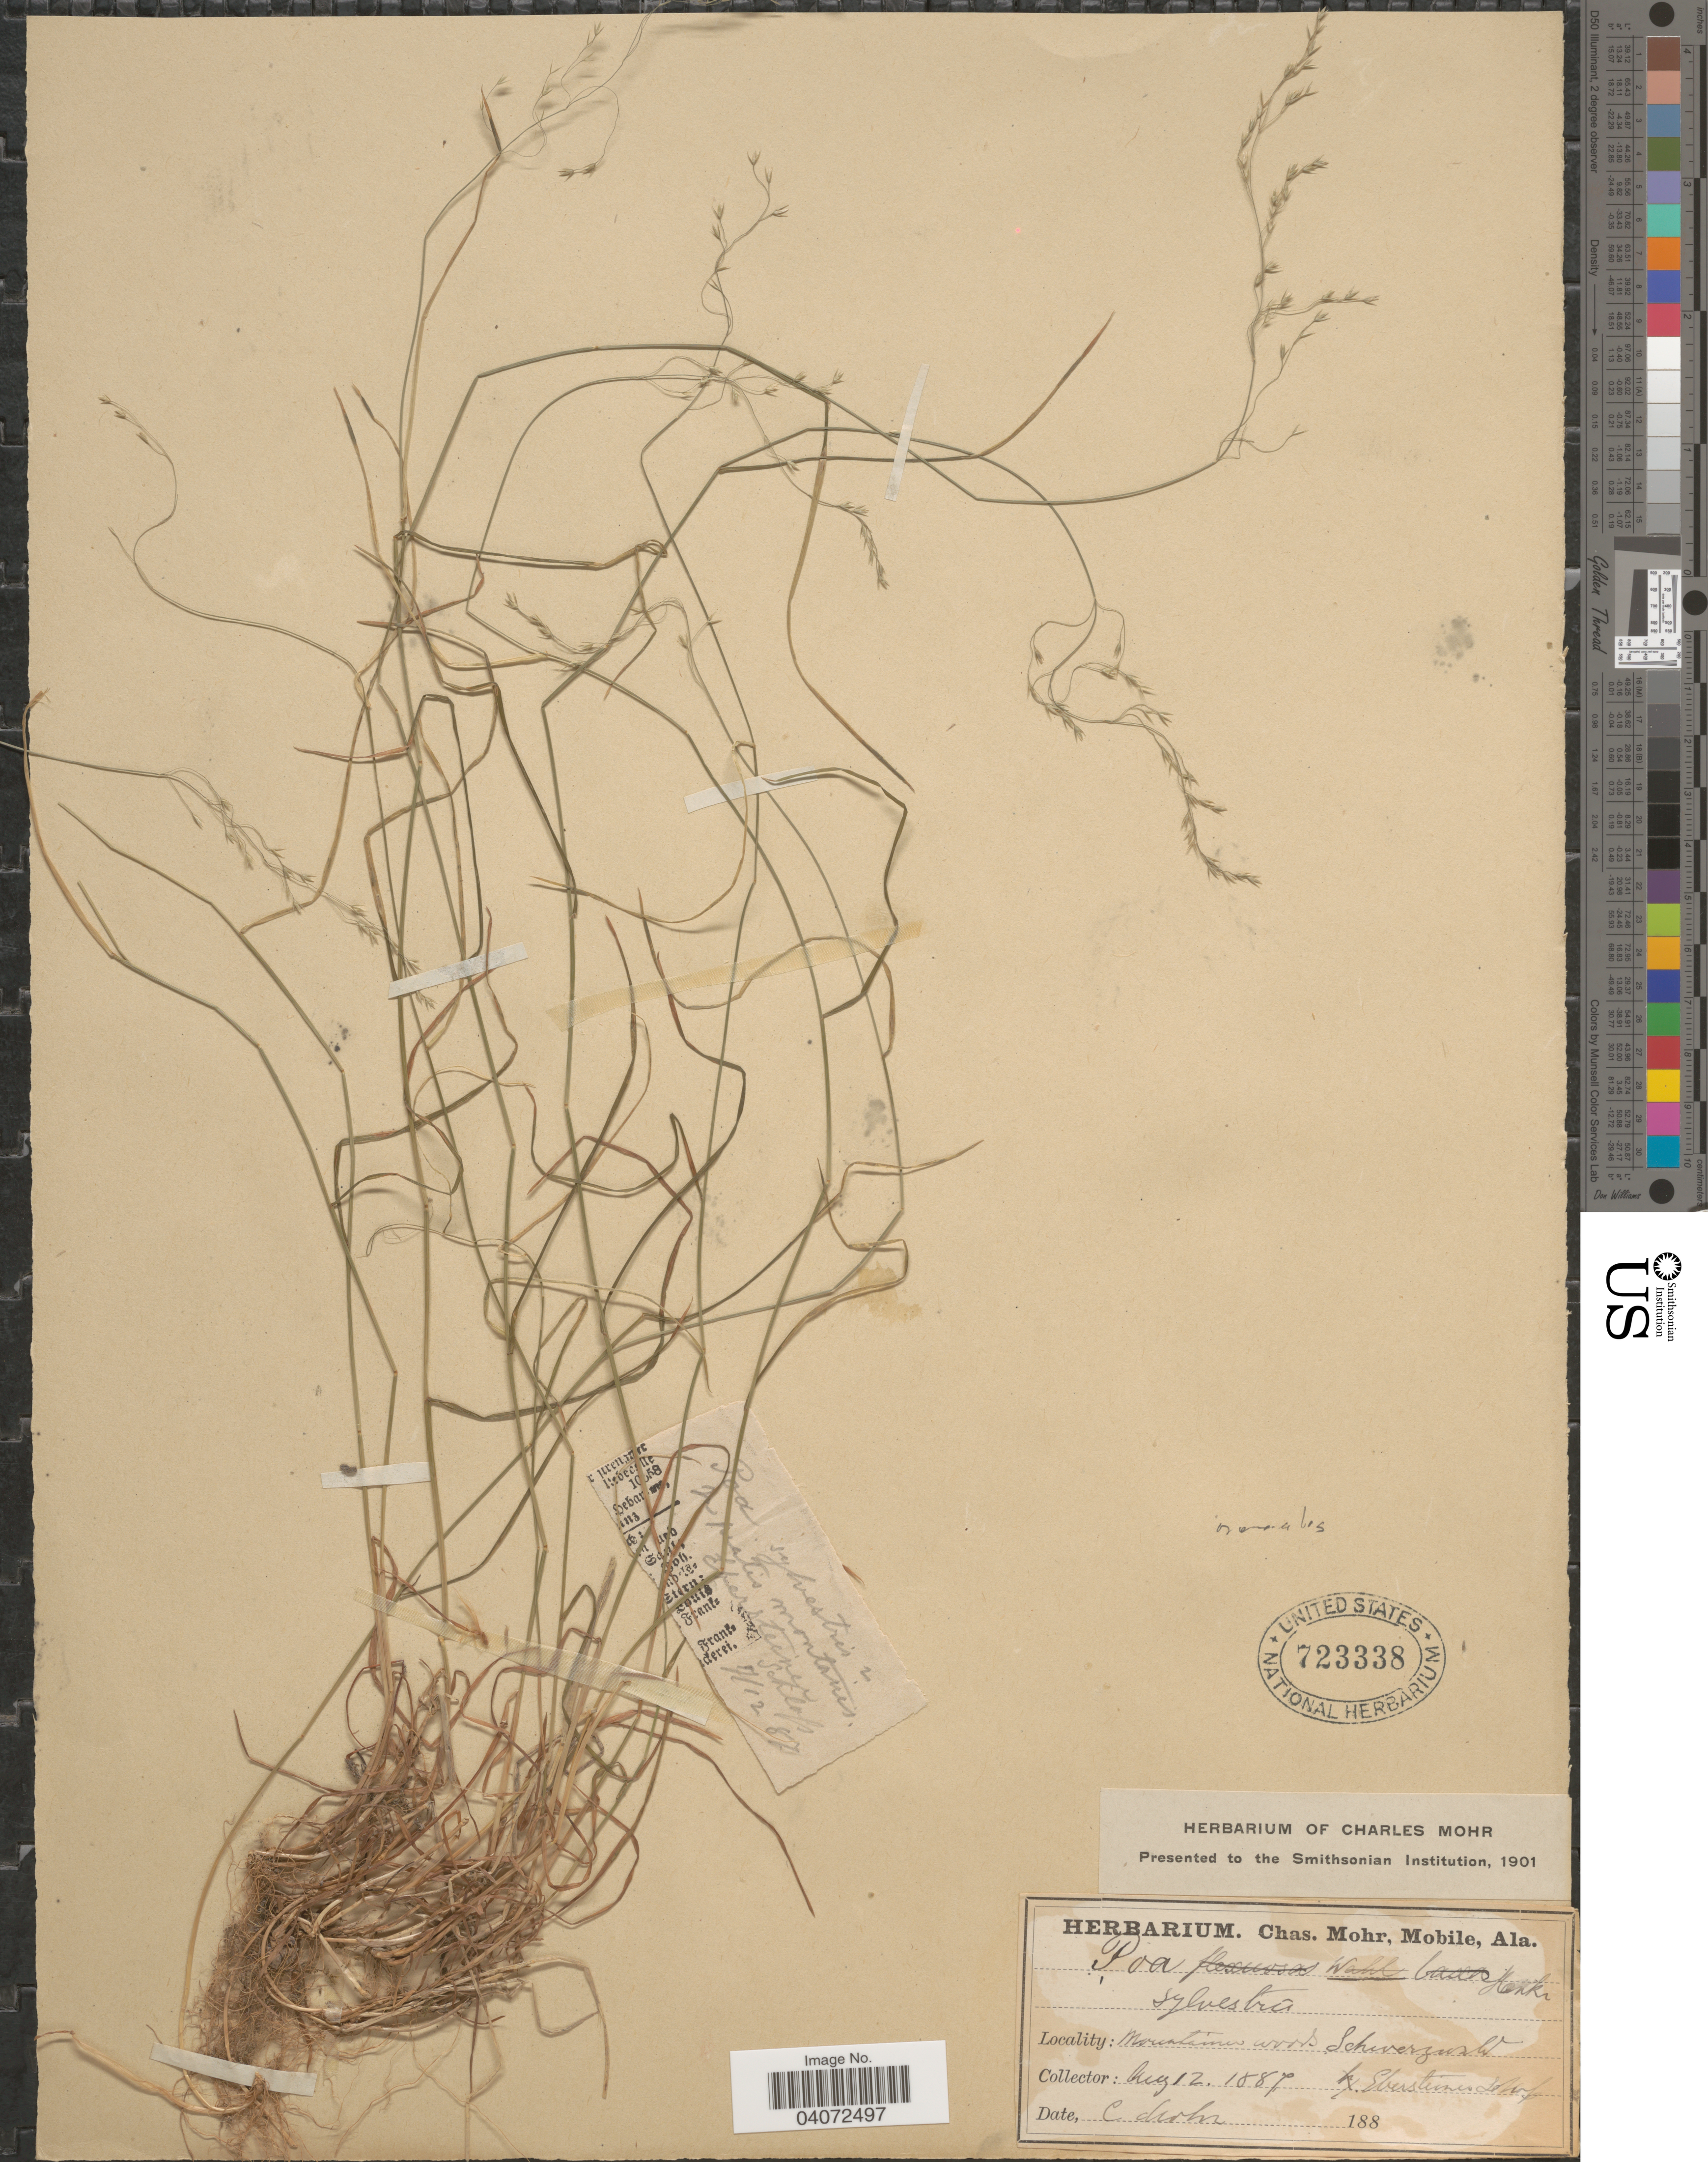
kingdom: Plantae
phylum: Tracheophyta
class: Liliopsida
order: Poales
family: Poaceae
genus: Poa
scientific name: Poa nemoralis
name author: L.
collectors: Mohr, C. T. (herbarium)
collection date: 1887-08-12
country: Germany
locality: Mountain in woods Schwarzwald.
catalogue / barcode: US 723338